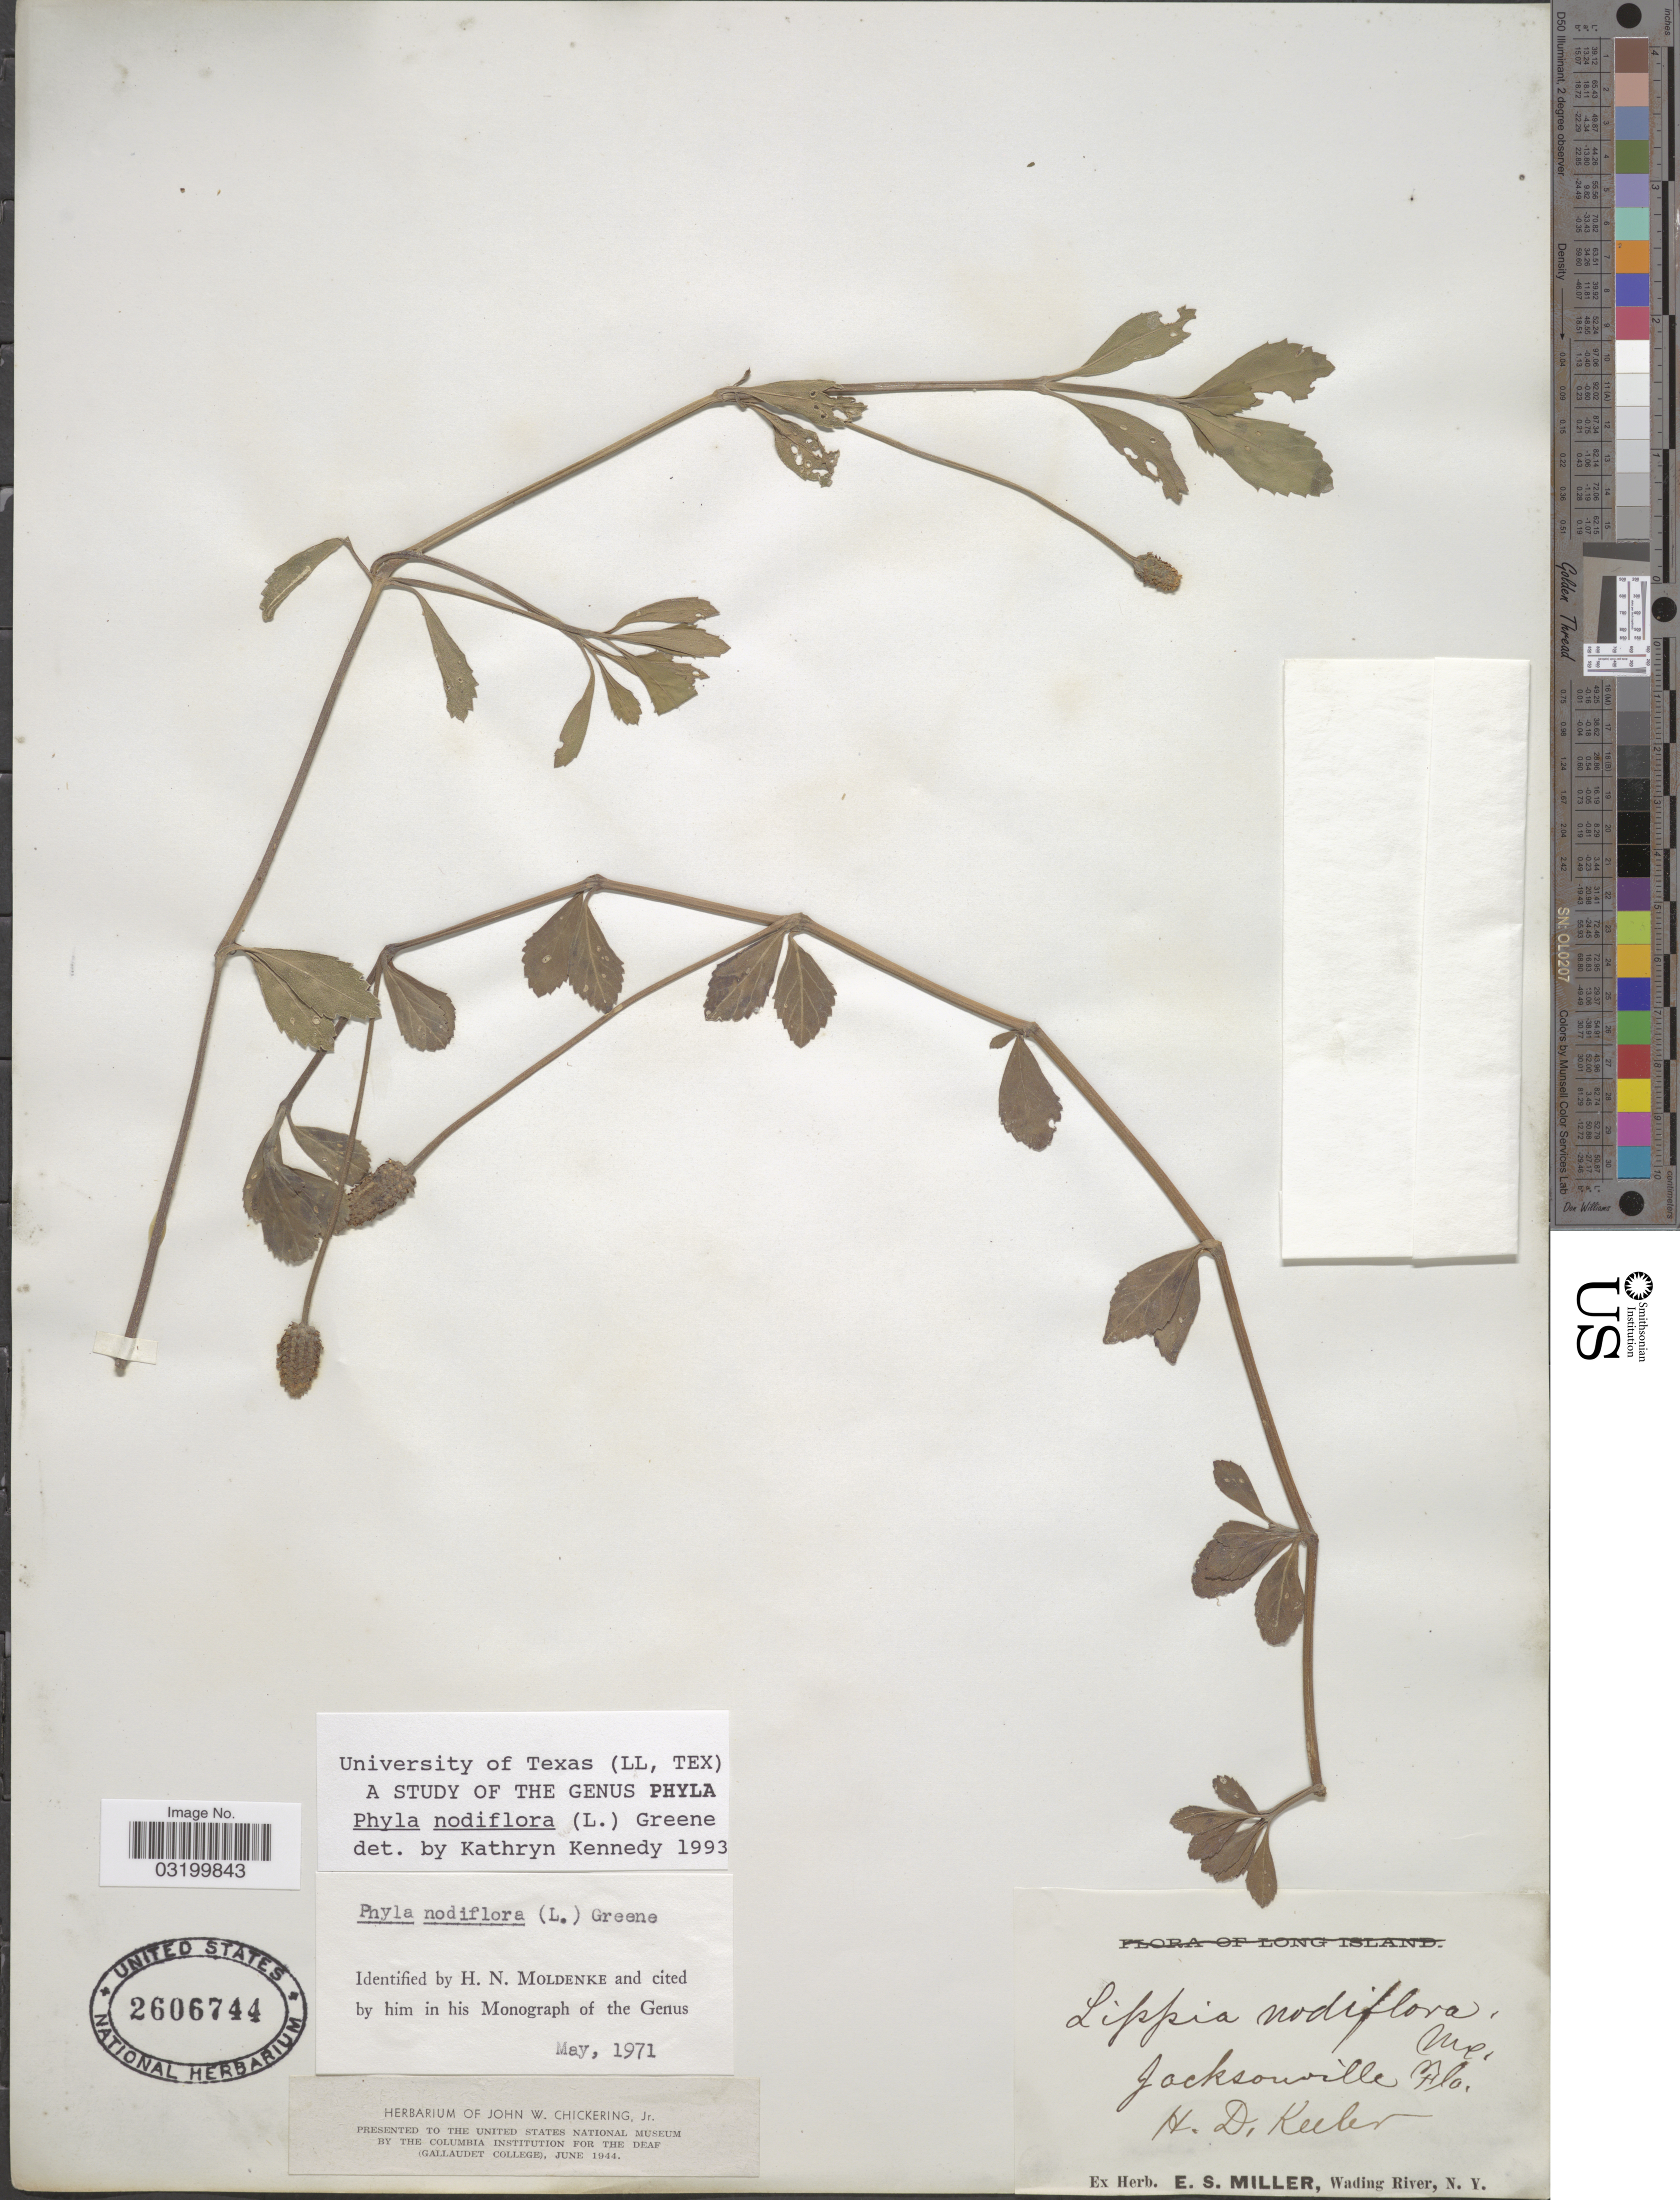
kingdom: Plantae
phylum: Tracheophyta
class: Magnoliopsida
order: Lamiales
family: Verbenaceae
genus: Phyla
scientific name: Phyla nodiflora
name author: (L.) Greene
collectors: H. Keeler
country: United States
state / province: Florida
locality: Jacksonville.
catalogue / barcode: US 2606744